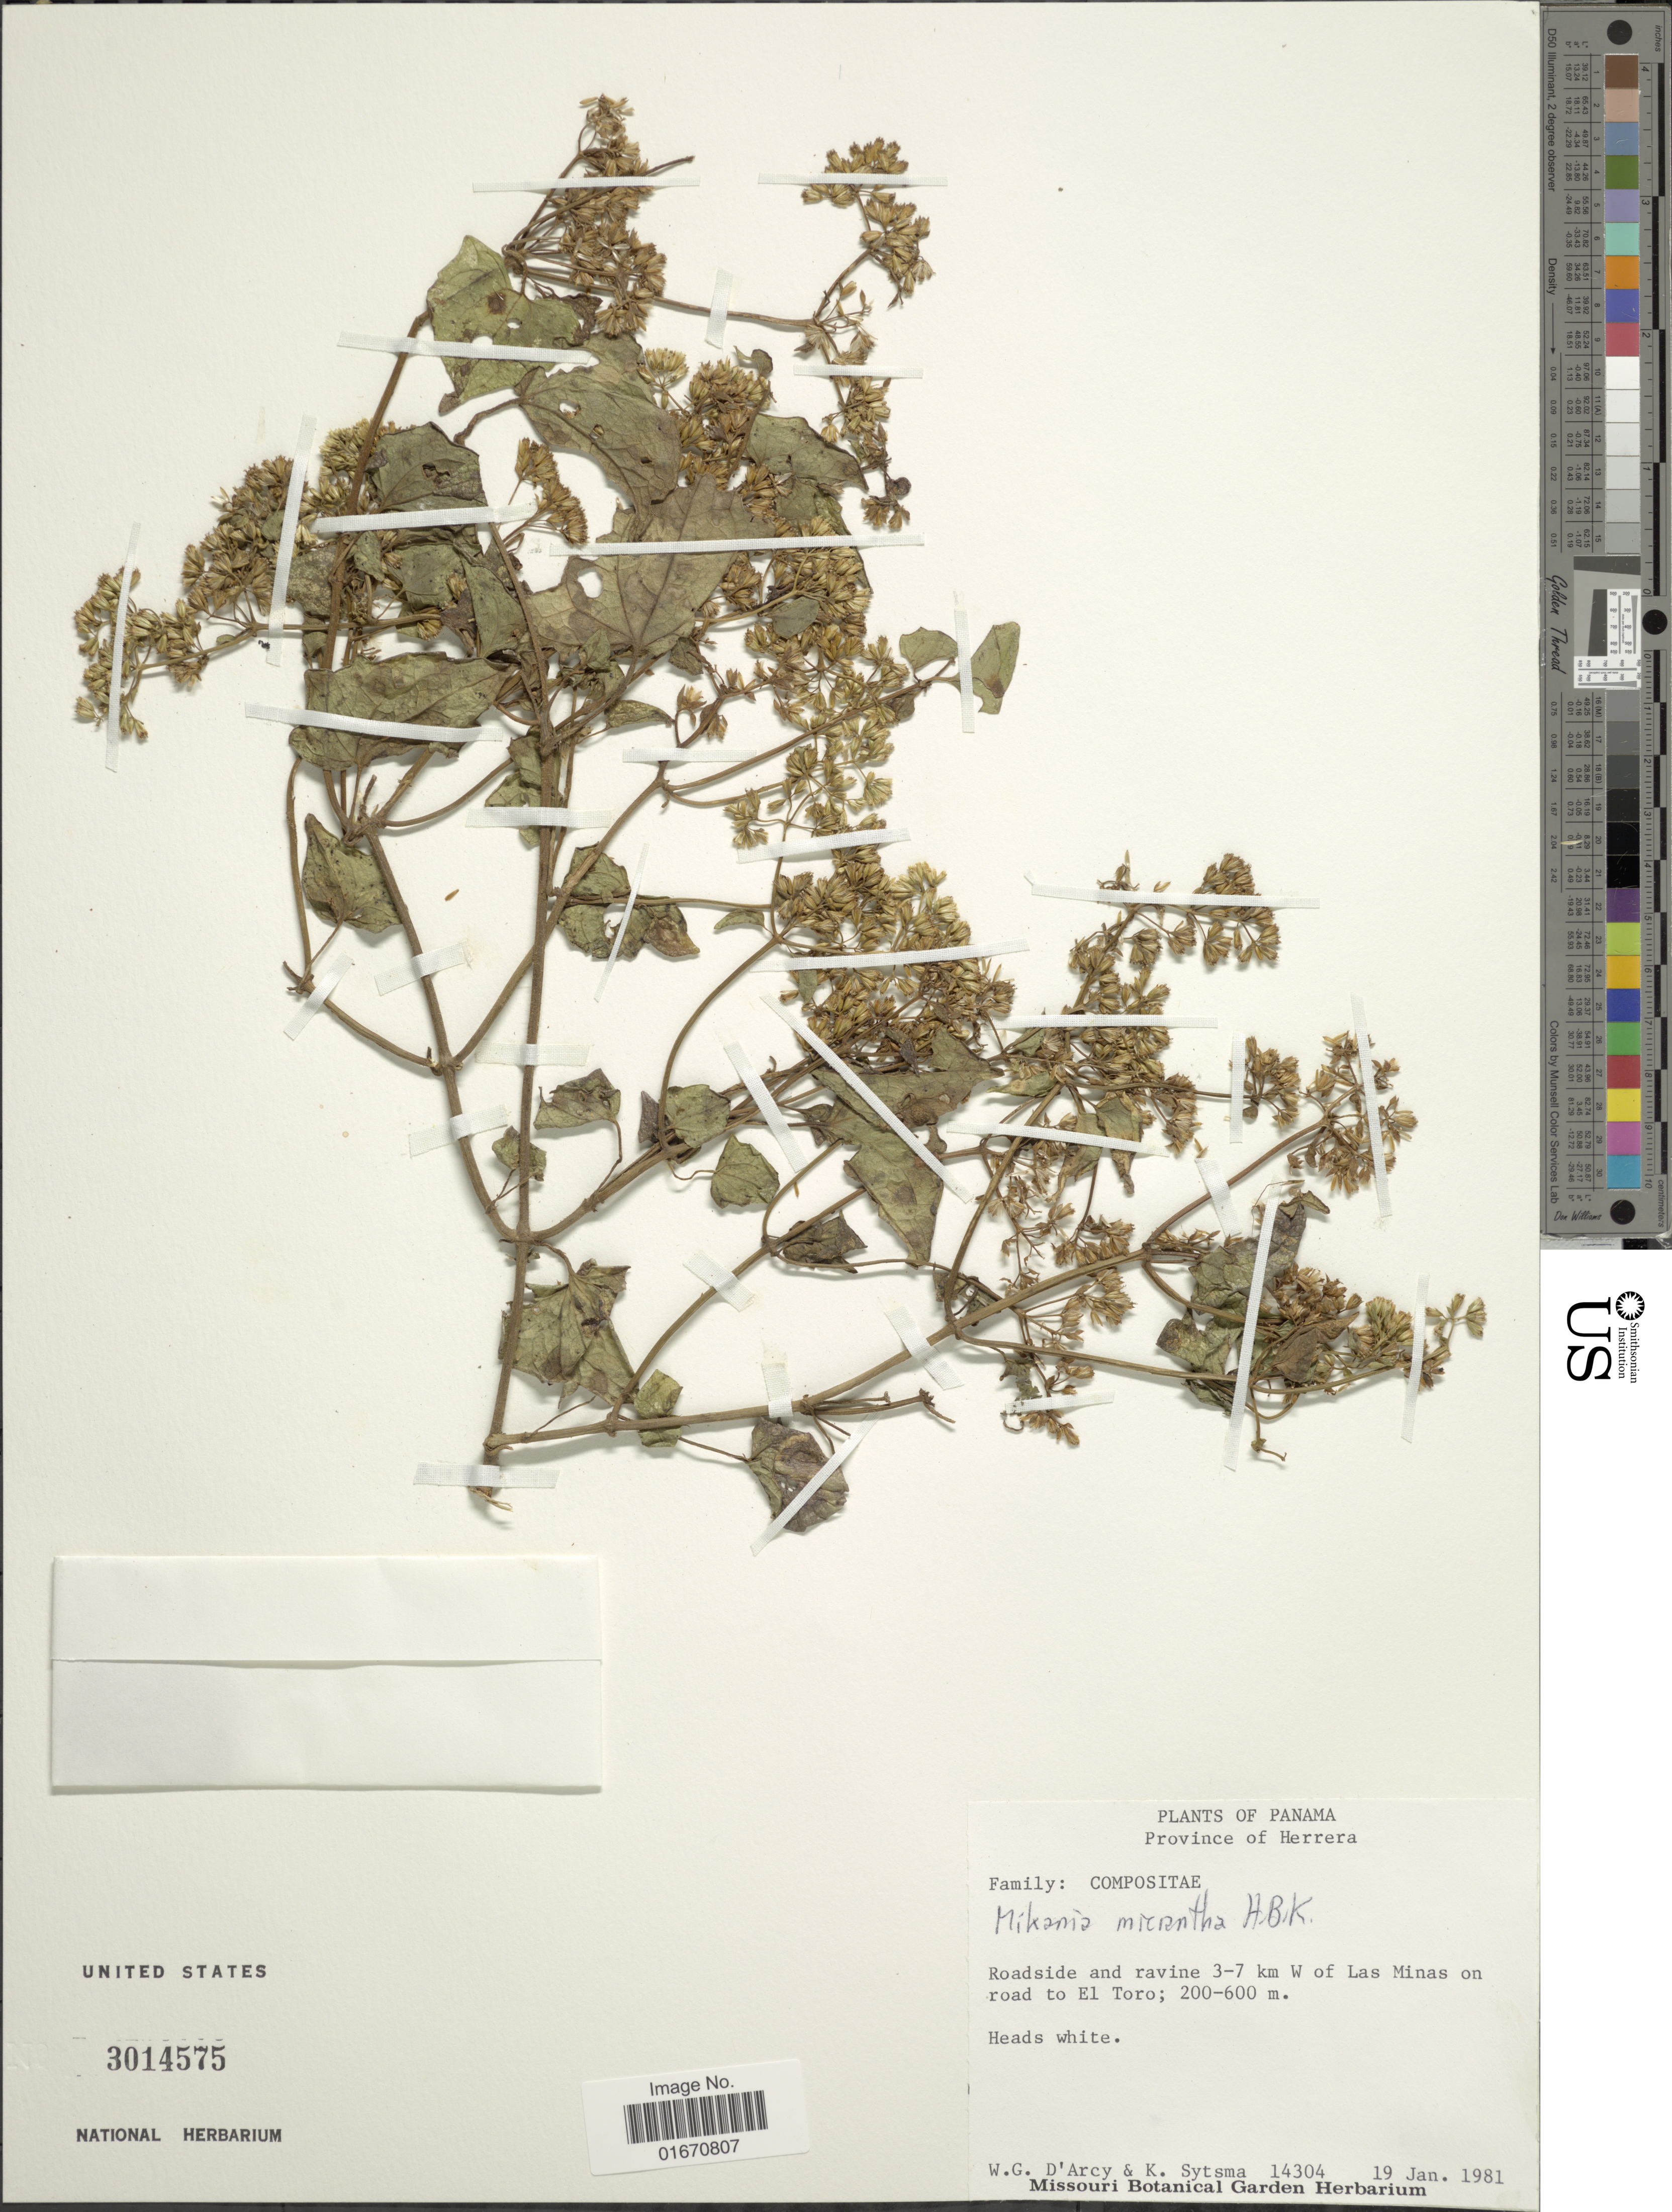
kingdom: Plantae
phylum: Tracheophyta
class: Magnoliopsida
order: Asterales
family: Asteraceae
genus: Mikania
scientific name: Mikania micrantha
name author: Kunth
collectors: W. G. D'Arcy & K. J. Sytsma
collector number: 14304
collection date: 1981-01-19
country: Panama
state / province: Herrera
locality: Roadside and ravine 3-7 km W of Las Minas on road to El Toro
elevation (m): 200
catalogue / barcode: US 3014575